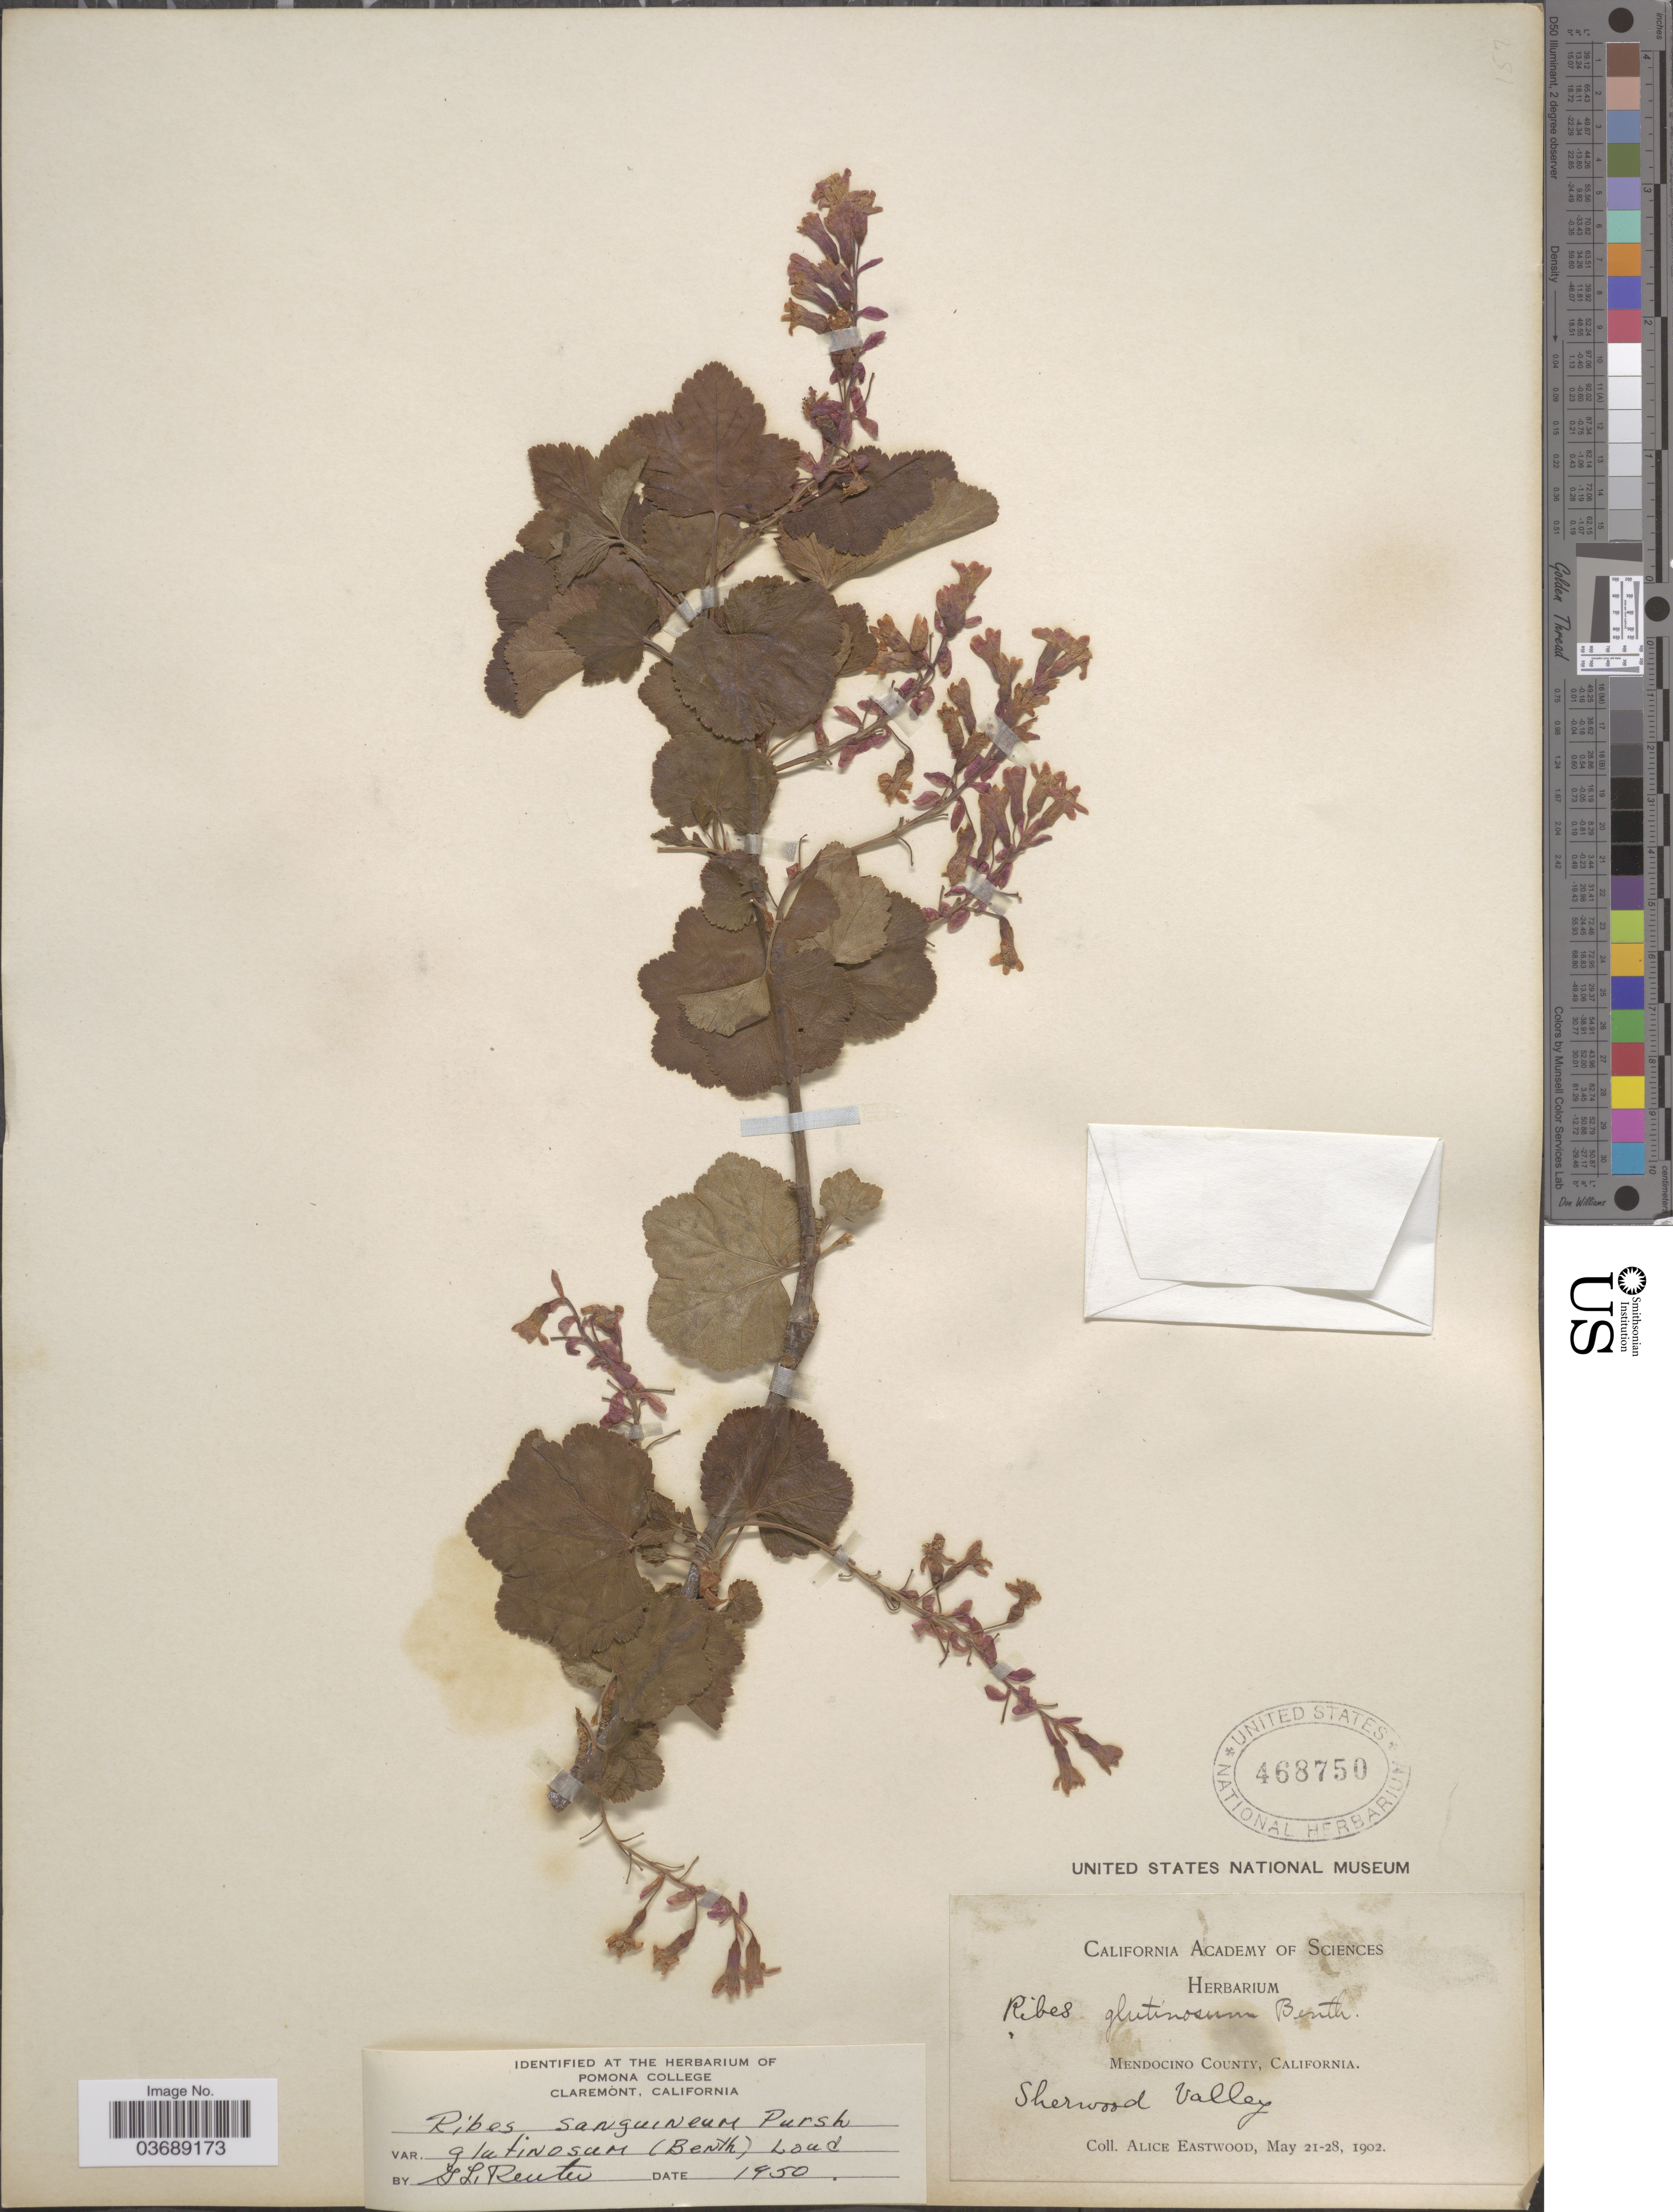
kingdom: Plantae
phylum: Tracheophyta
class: Magnoliopsida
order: Saxifragales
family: Grossulariaceae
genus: Ribes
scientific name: Ribes sanguineum var. glutinosum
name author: (Benth.) Loudon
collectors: A. Eastwood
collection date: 1902-05-21/1902-05-28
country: United States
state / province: California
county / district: Mendocino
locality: Mendocino County. Sherwood Valley.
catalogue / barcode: US 468750